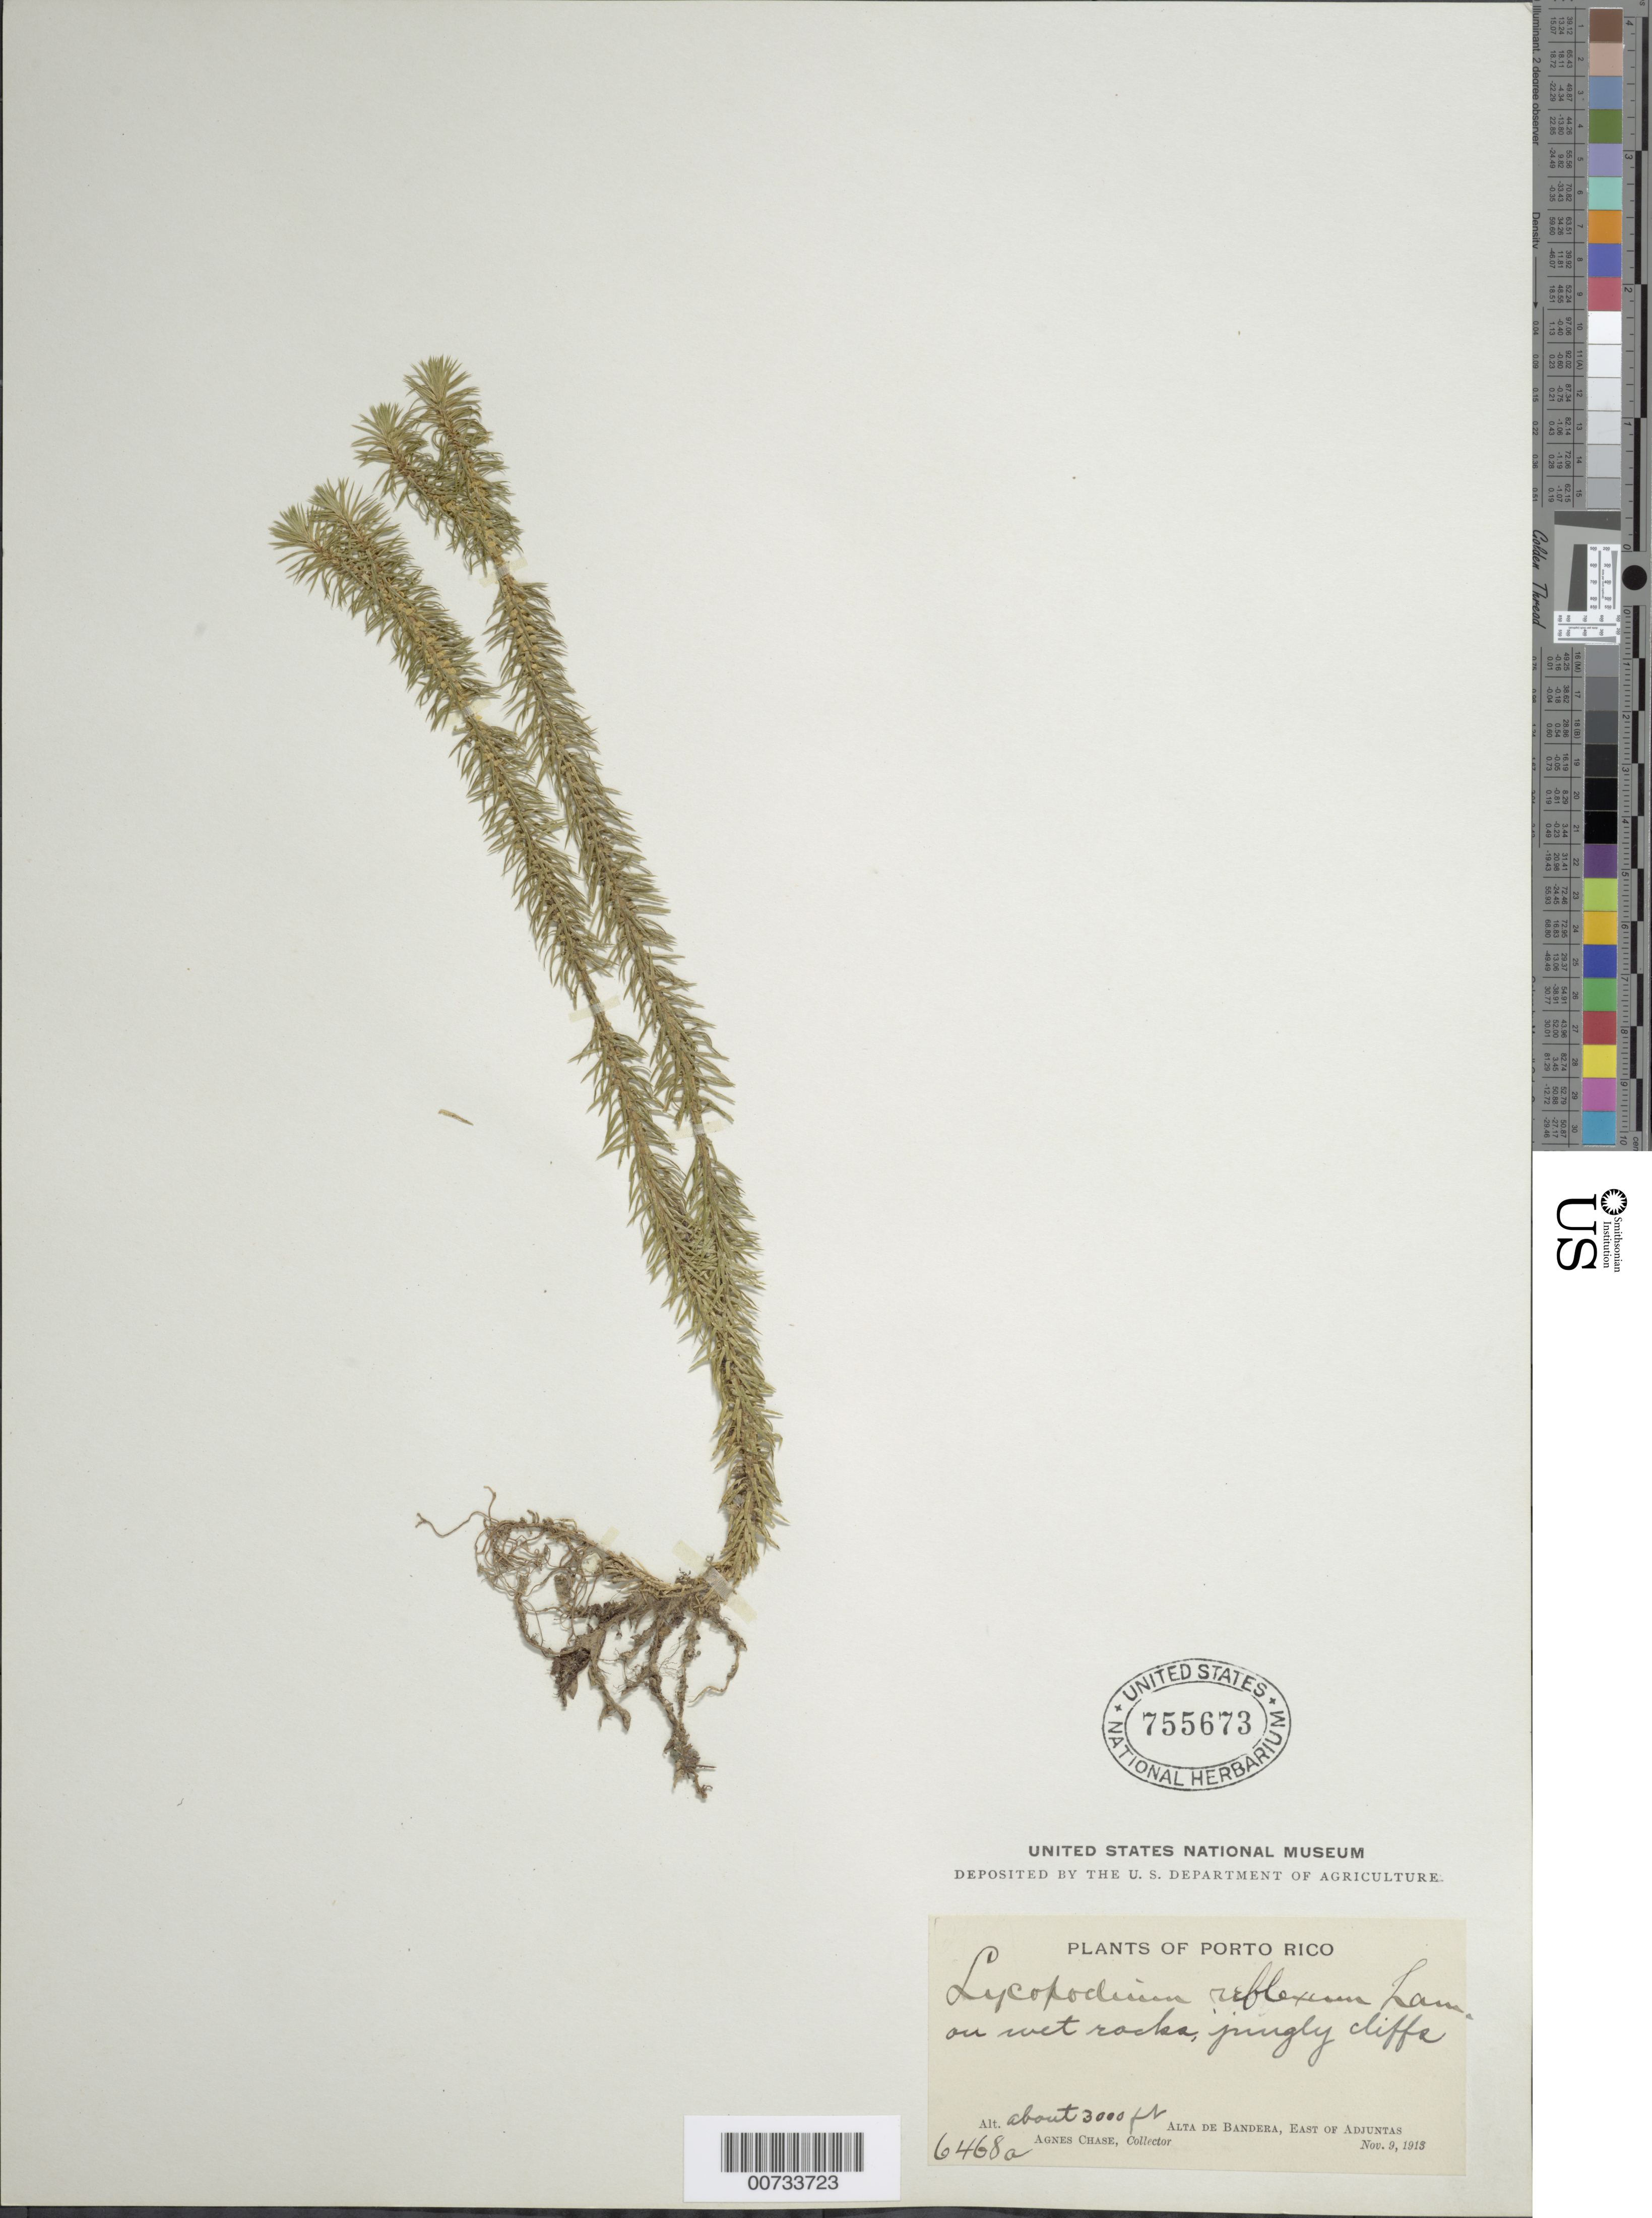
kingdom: Plantae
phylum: Tracheophyta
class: Lycopodiopsida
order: Lycopodiales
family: Lycopodiaceae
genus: Phlegmariurus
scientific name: Phlegmariurus reflexus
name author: (Lam.) B. Øllg.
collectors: A. Chase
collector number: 6468a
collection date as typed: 09 Nov 1913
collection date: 1913-11-09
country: Puerto Rico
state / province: Adjuntas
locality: Alta de Bandera, E of Adjuntas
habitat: On wet rocks, jungly cliff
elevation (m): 700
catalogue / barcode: US 755673